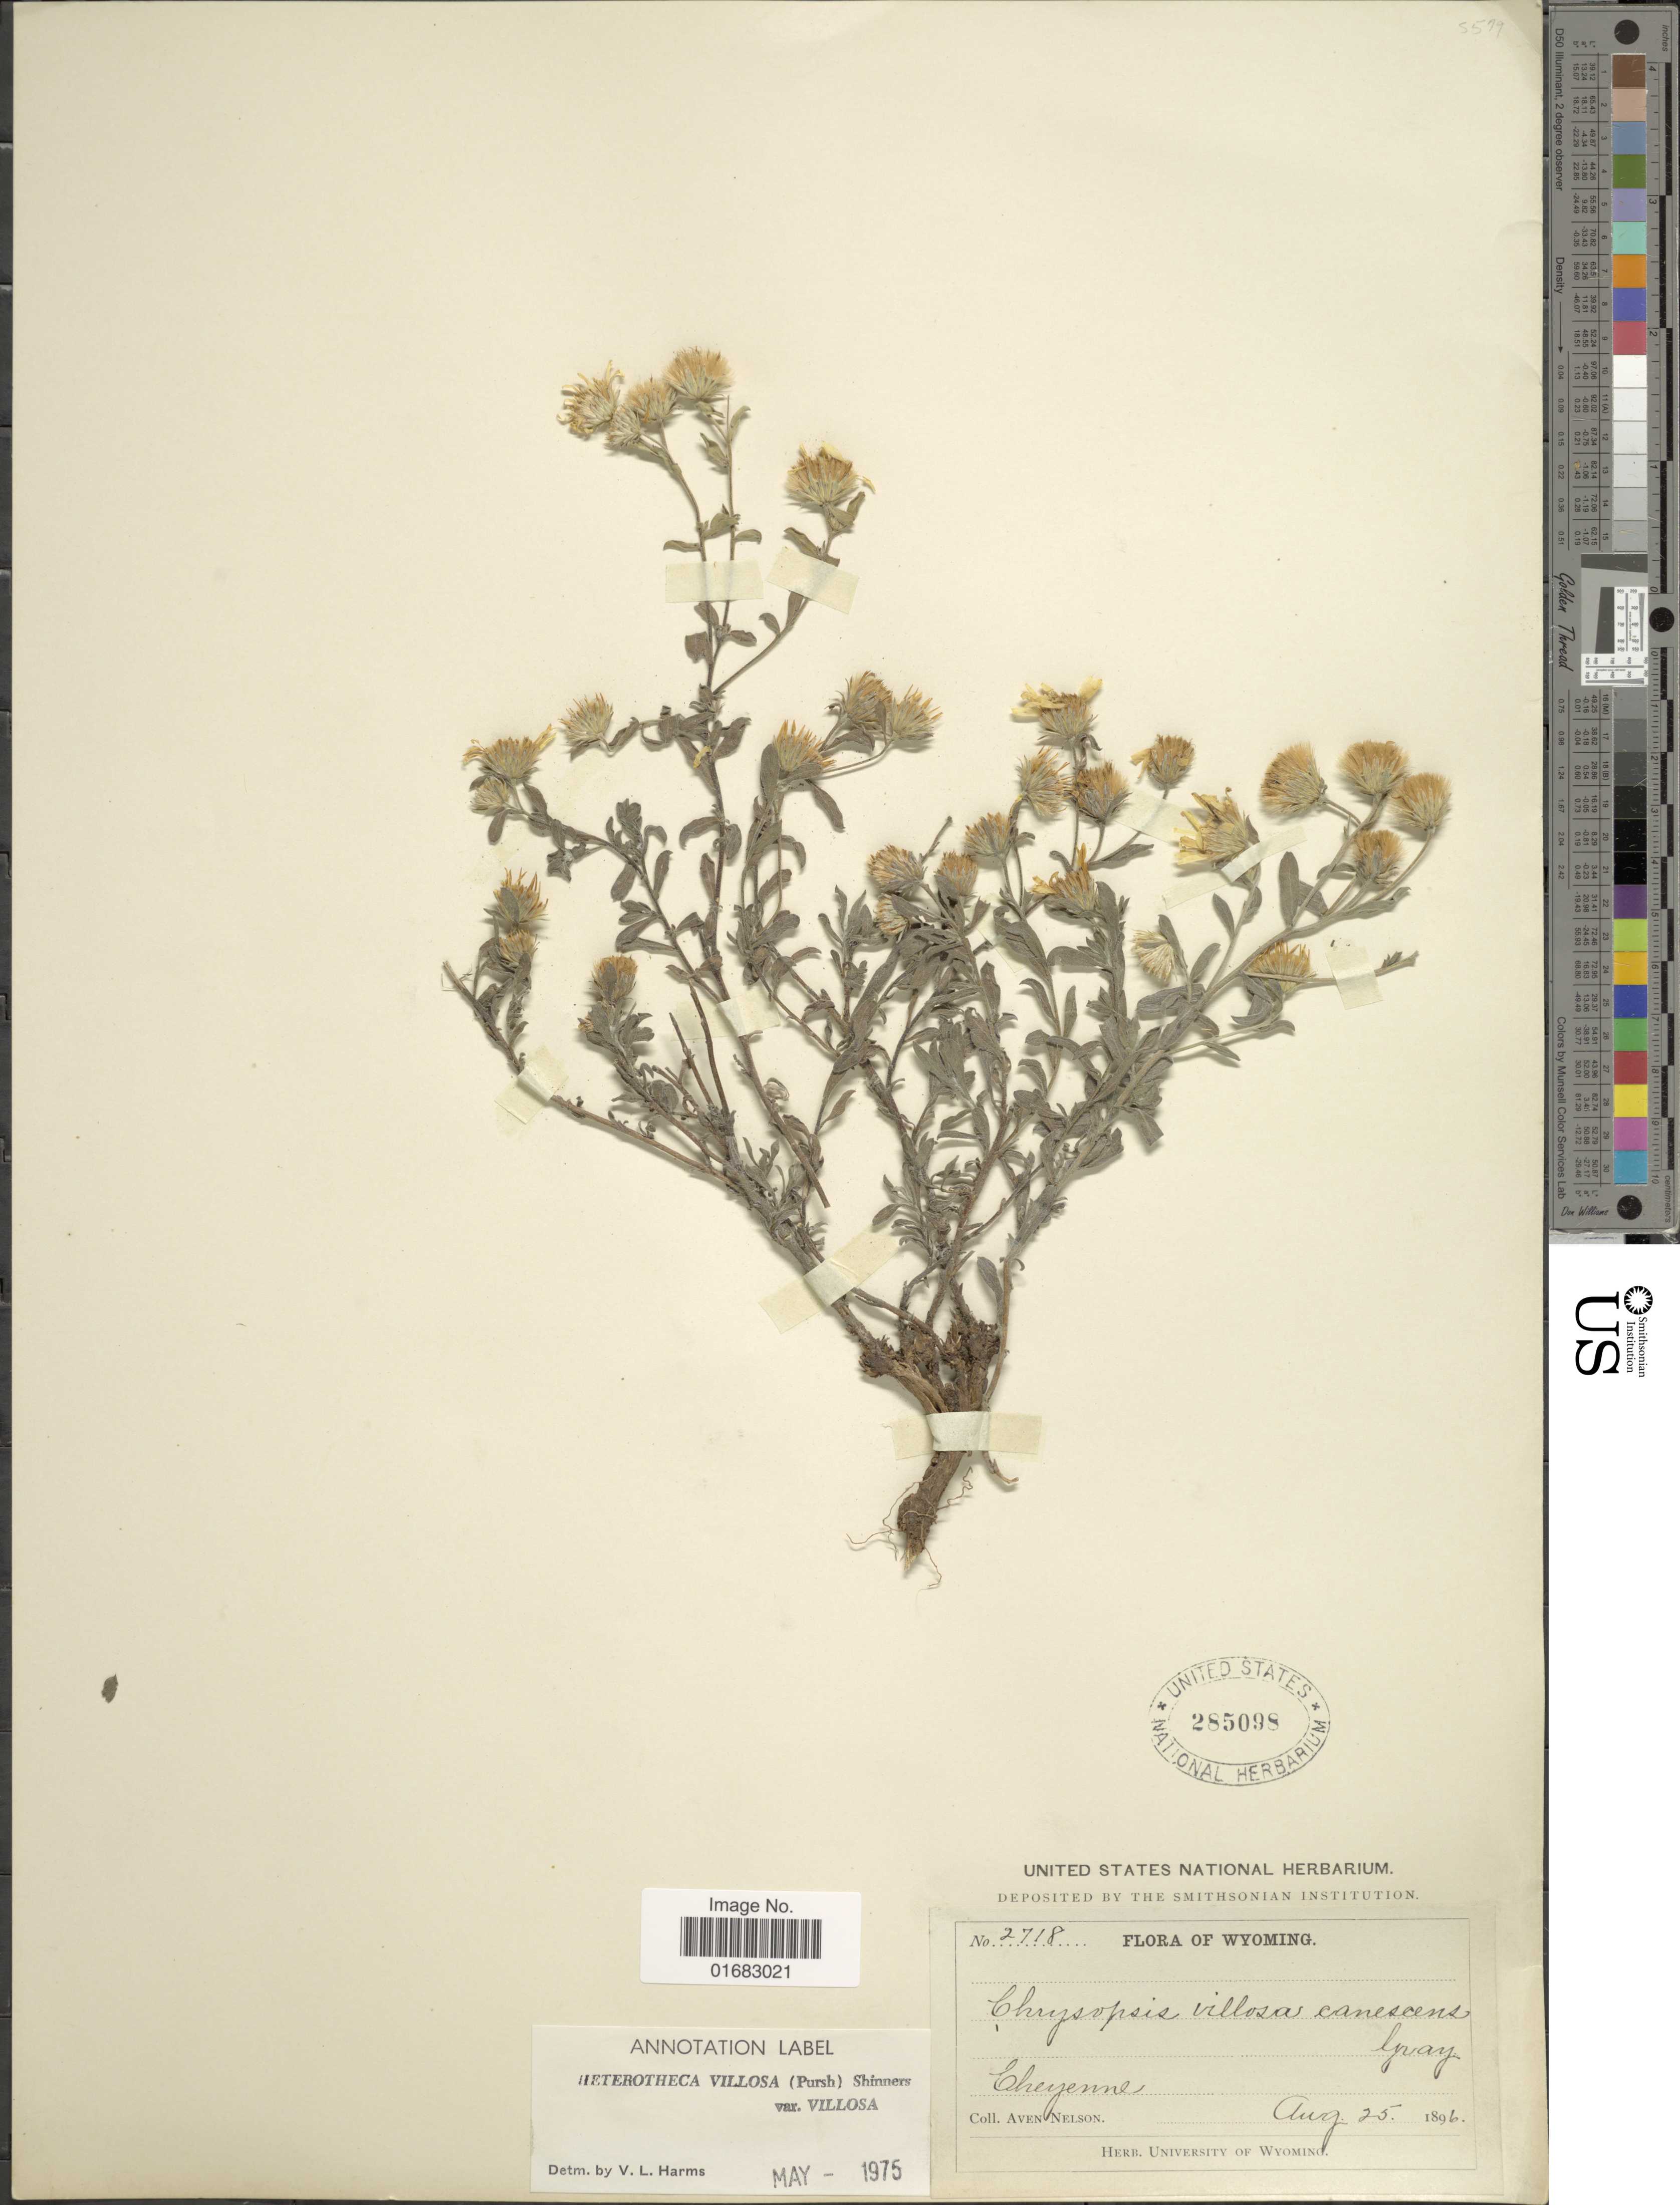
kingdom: Plantae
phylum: Tracheophyta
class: Magnoliopsida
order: Asterales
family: Asteraceae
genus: Heterotheca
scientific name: Heterotheca villosa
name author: (Pursh) Shinners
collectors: A. Nelson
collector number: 2718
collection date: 1896-08-25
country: United States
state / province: Wyoming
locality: Cheyenne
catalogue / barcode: US 285098